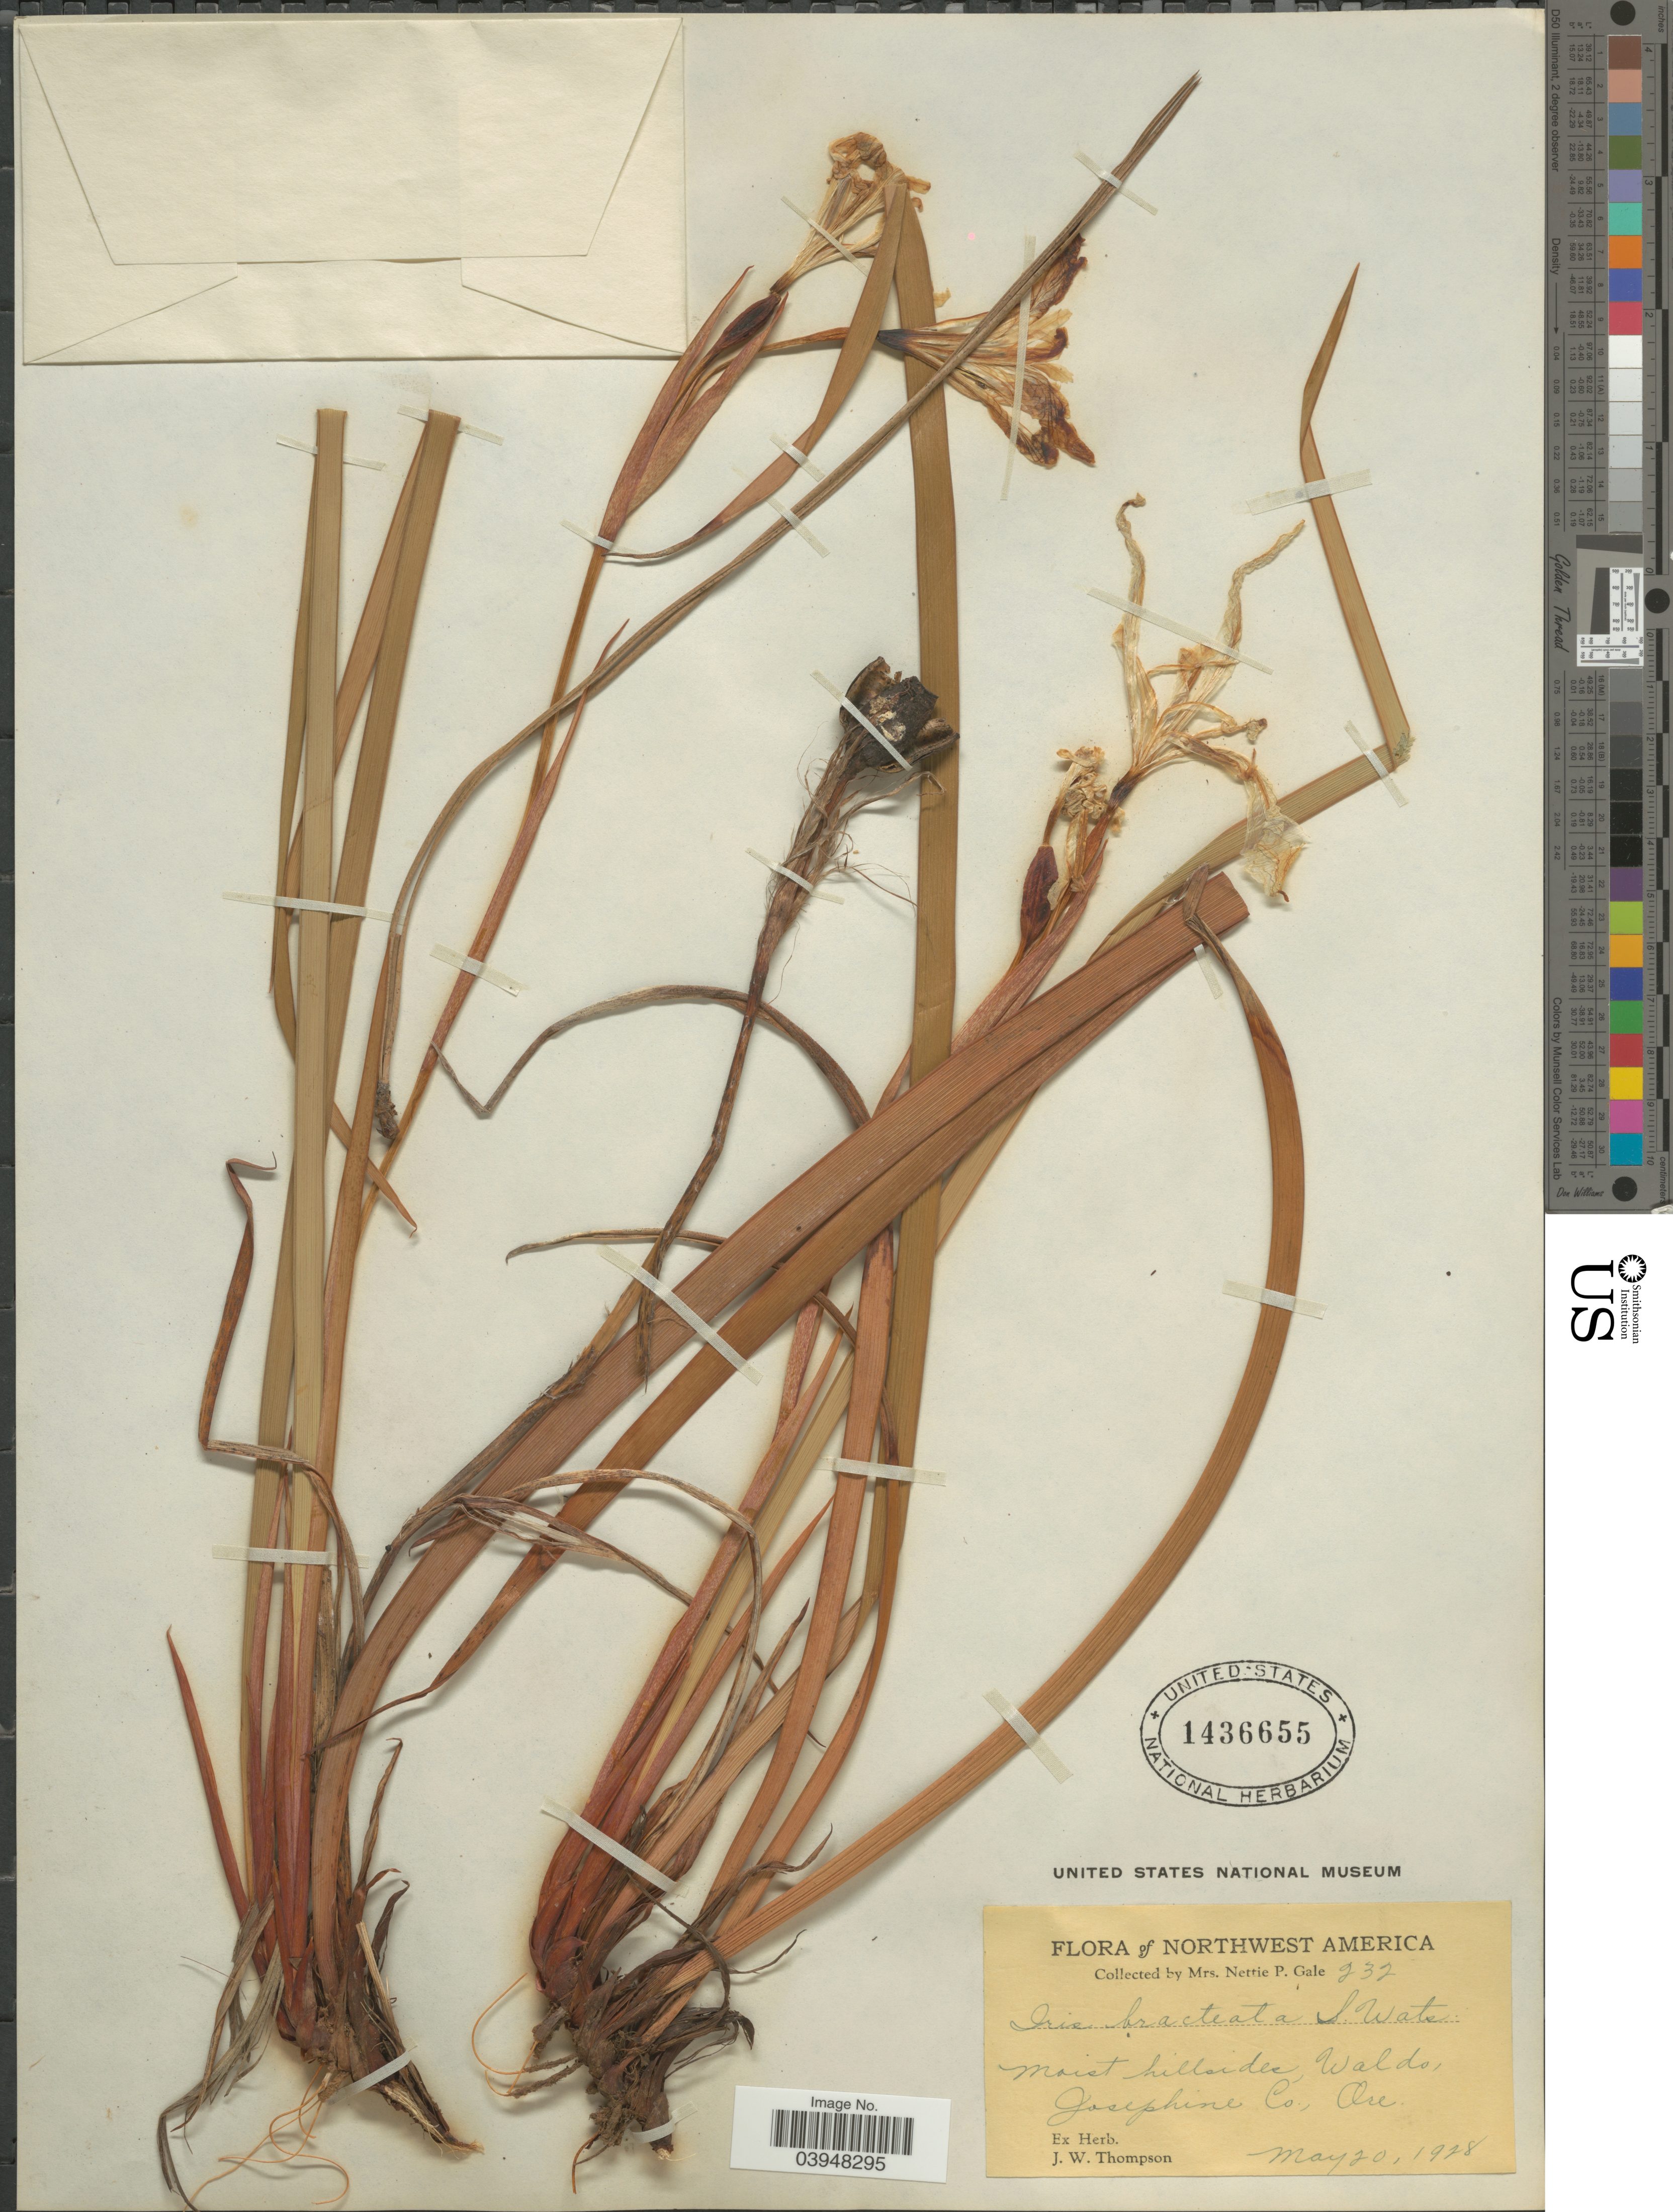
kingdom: Plantae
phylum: Tracheophyta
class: Liliopsida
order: Asparagales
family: Iridaceae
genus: Iris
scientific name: Iris bracteata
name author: S. Watson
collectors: N. Gale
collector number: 232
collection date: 1928-05-20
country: United States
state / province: Oregon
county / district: Josephine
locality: Moist hillside, Waldo, Josephine Co.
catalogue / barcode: US 1436655